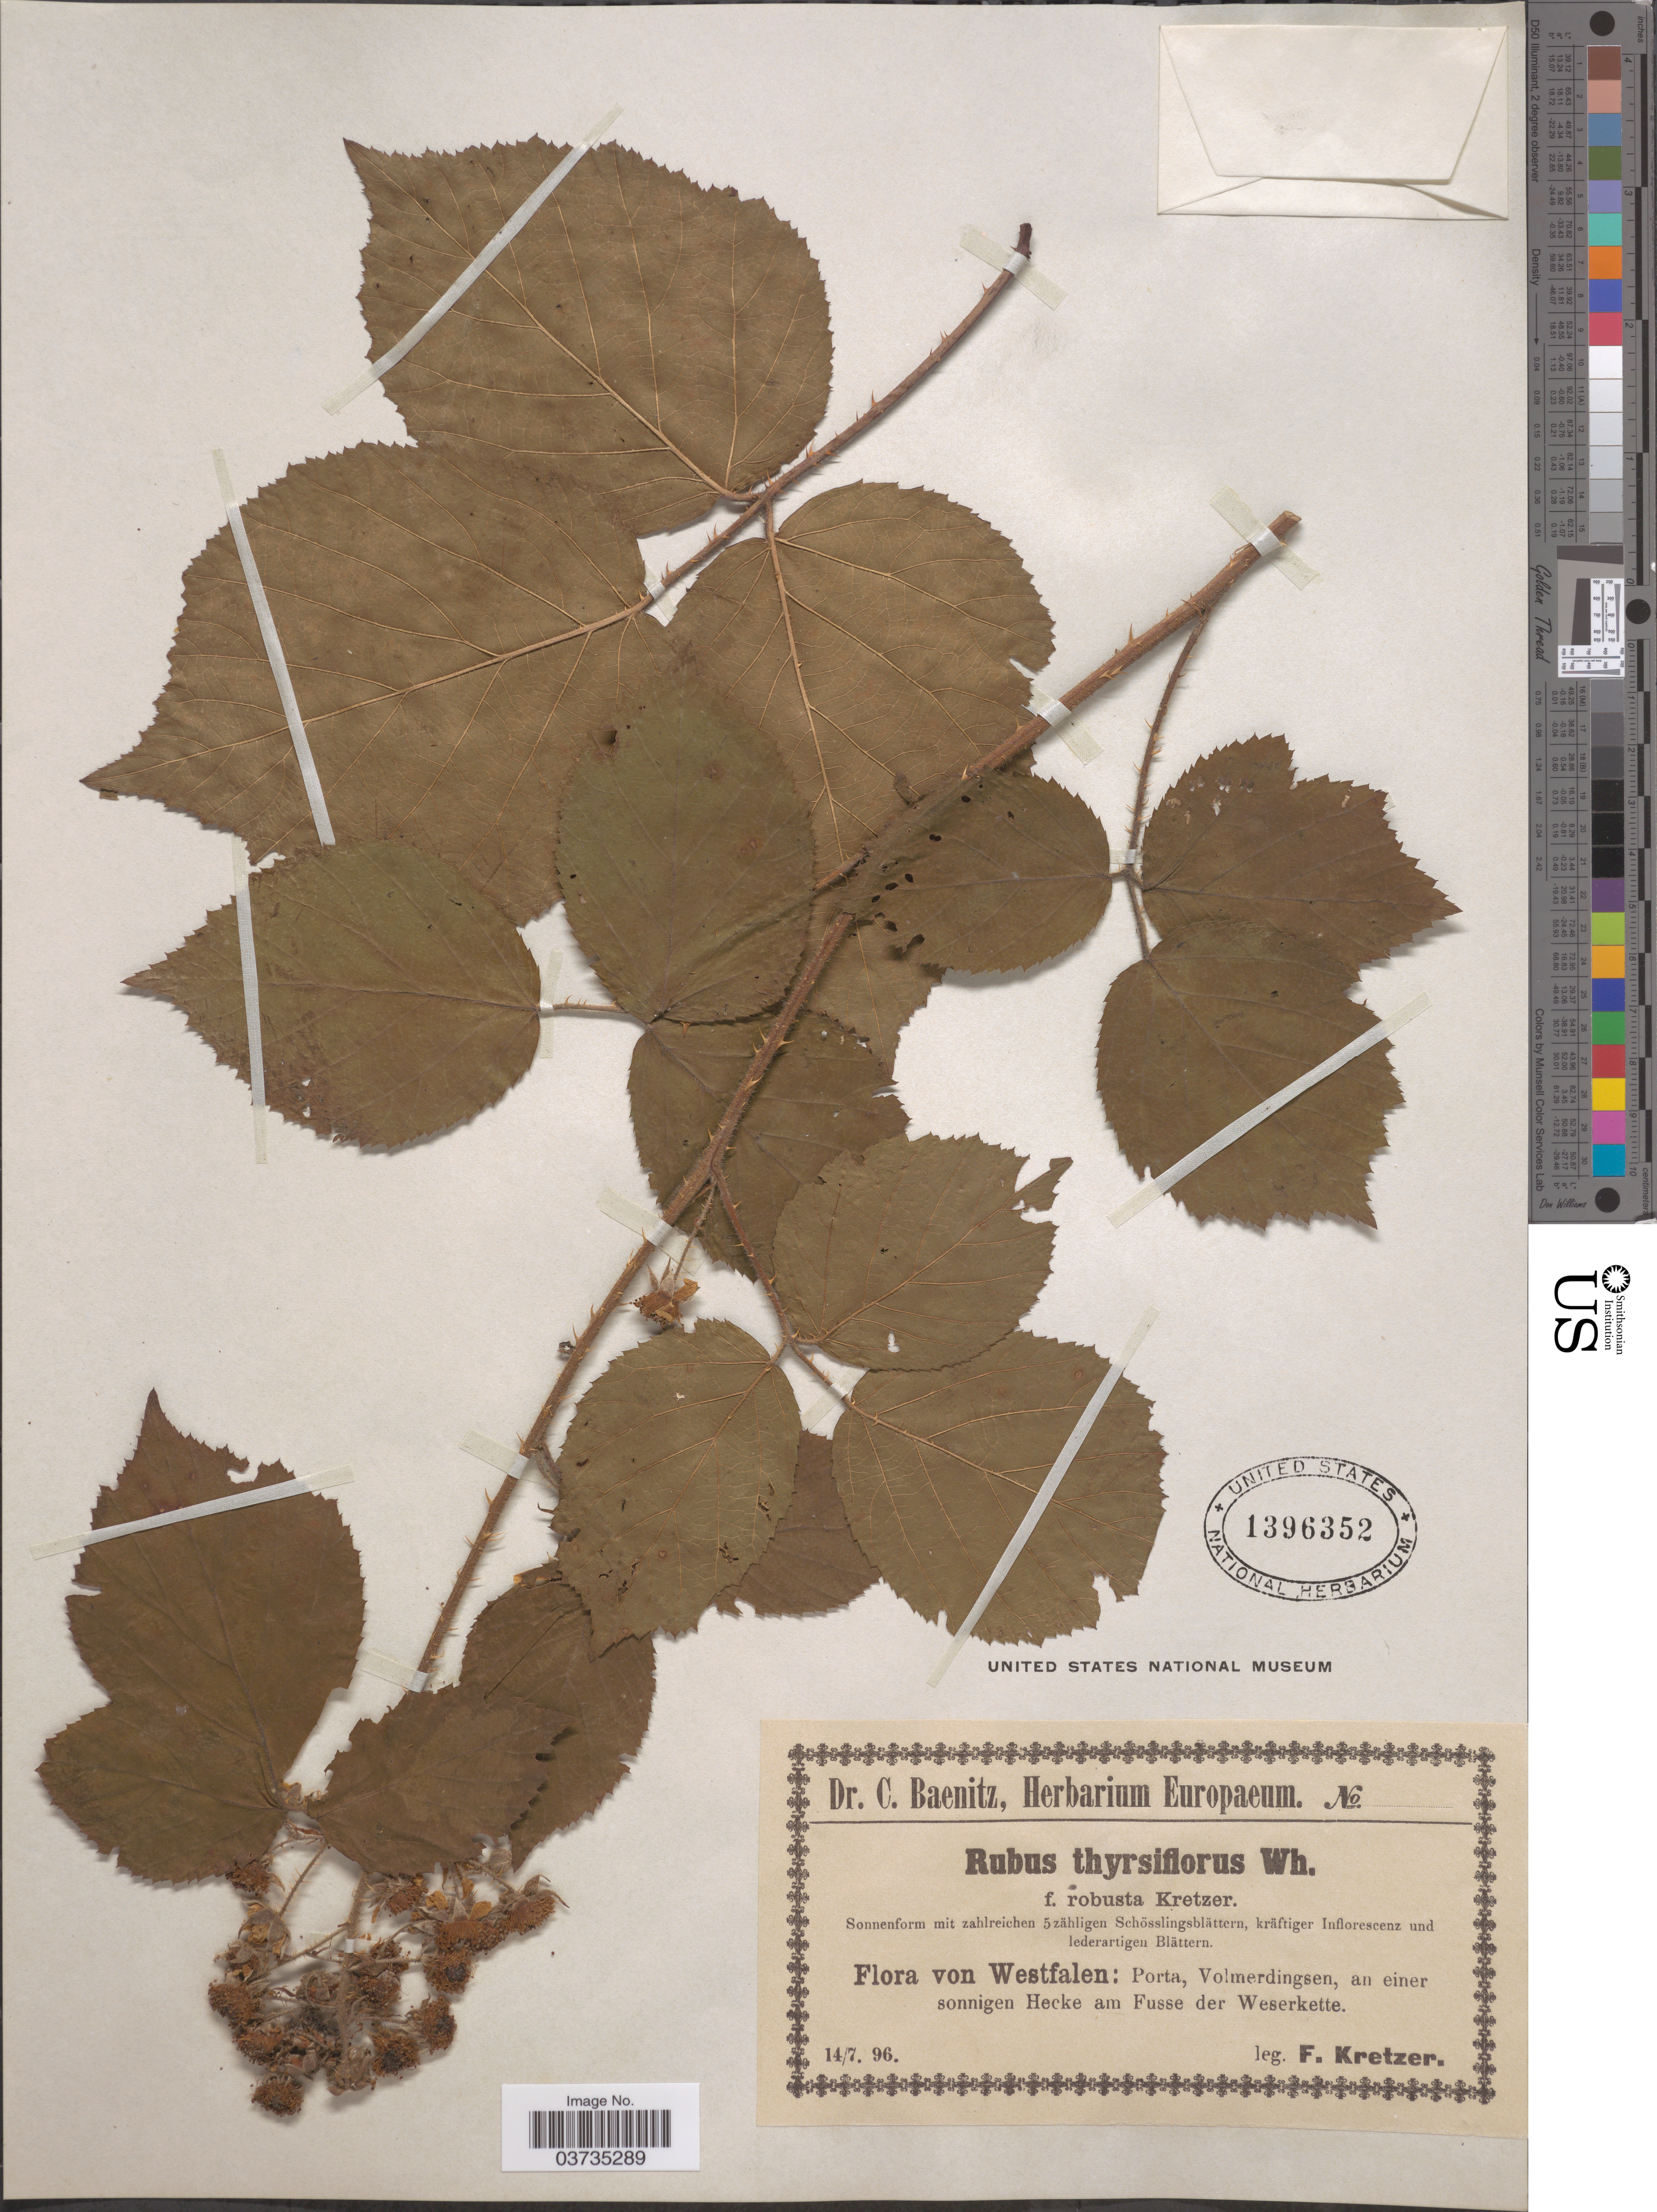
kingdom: Plantae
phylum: Tracheophyta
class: Magnoliopsida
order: Rosales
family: Rosaceae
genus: Rubus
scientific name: Rubus thyrsiflorus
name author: Weihe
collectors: F. Kretzer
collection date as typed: Transcribed d/m/y: 14/7/96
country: Germany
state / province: Nordrhein-Westfalen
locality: Westfalen: Porta, Volmerdingsen, an einer sonnigen Hecke am Fusse der Weserkette.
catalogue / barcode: US 1396352